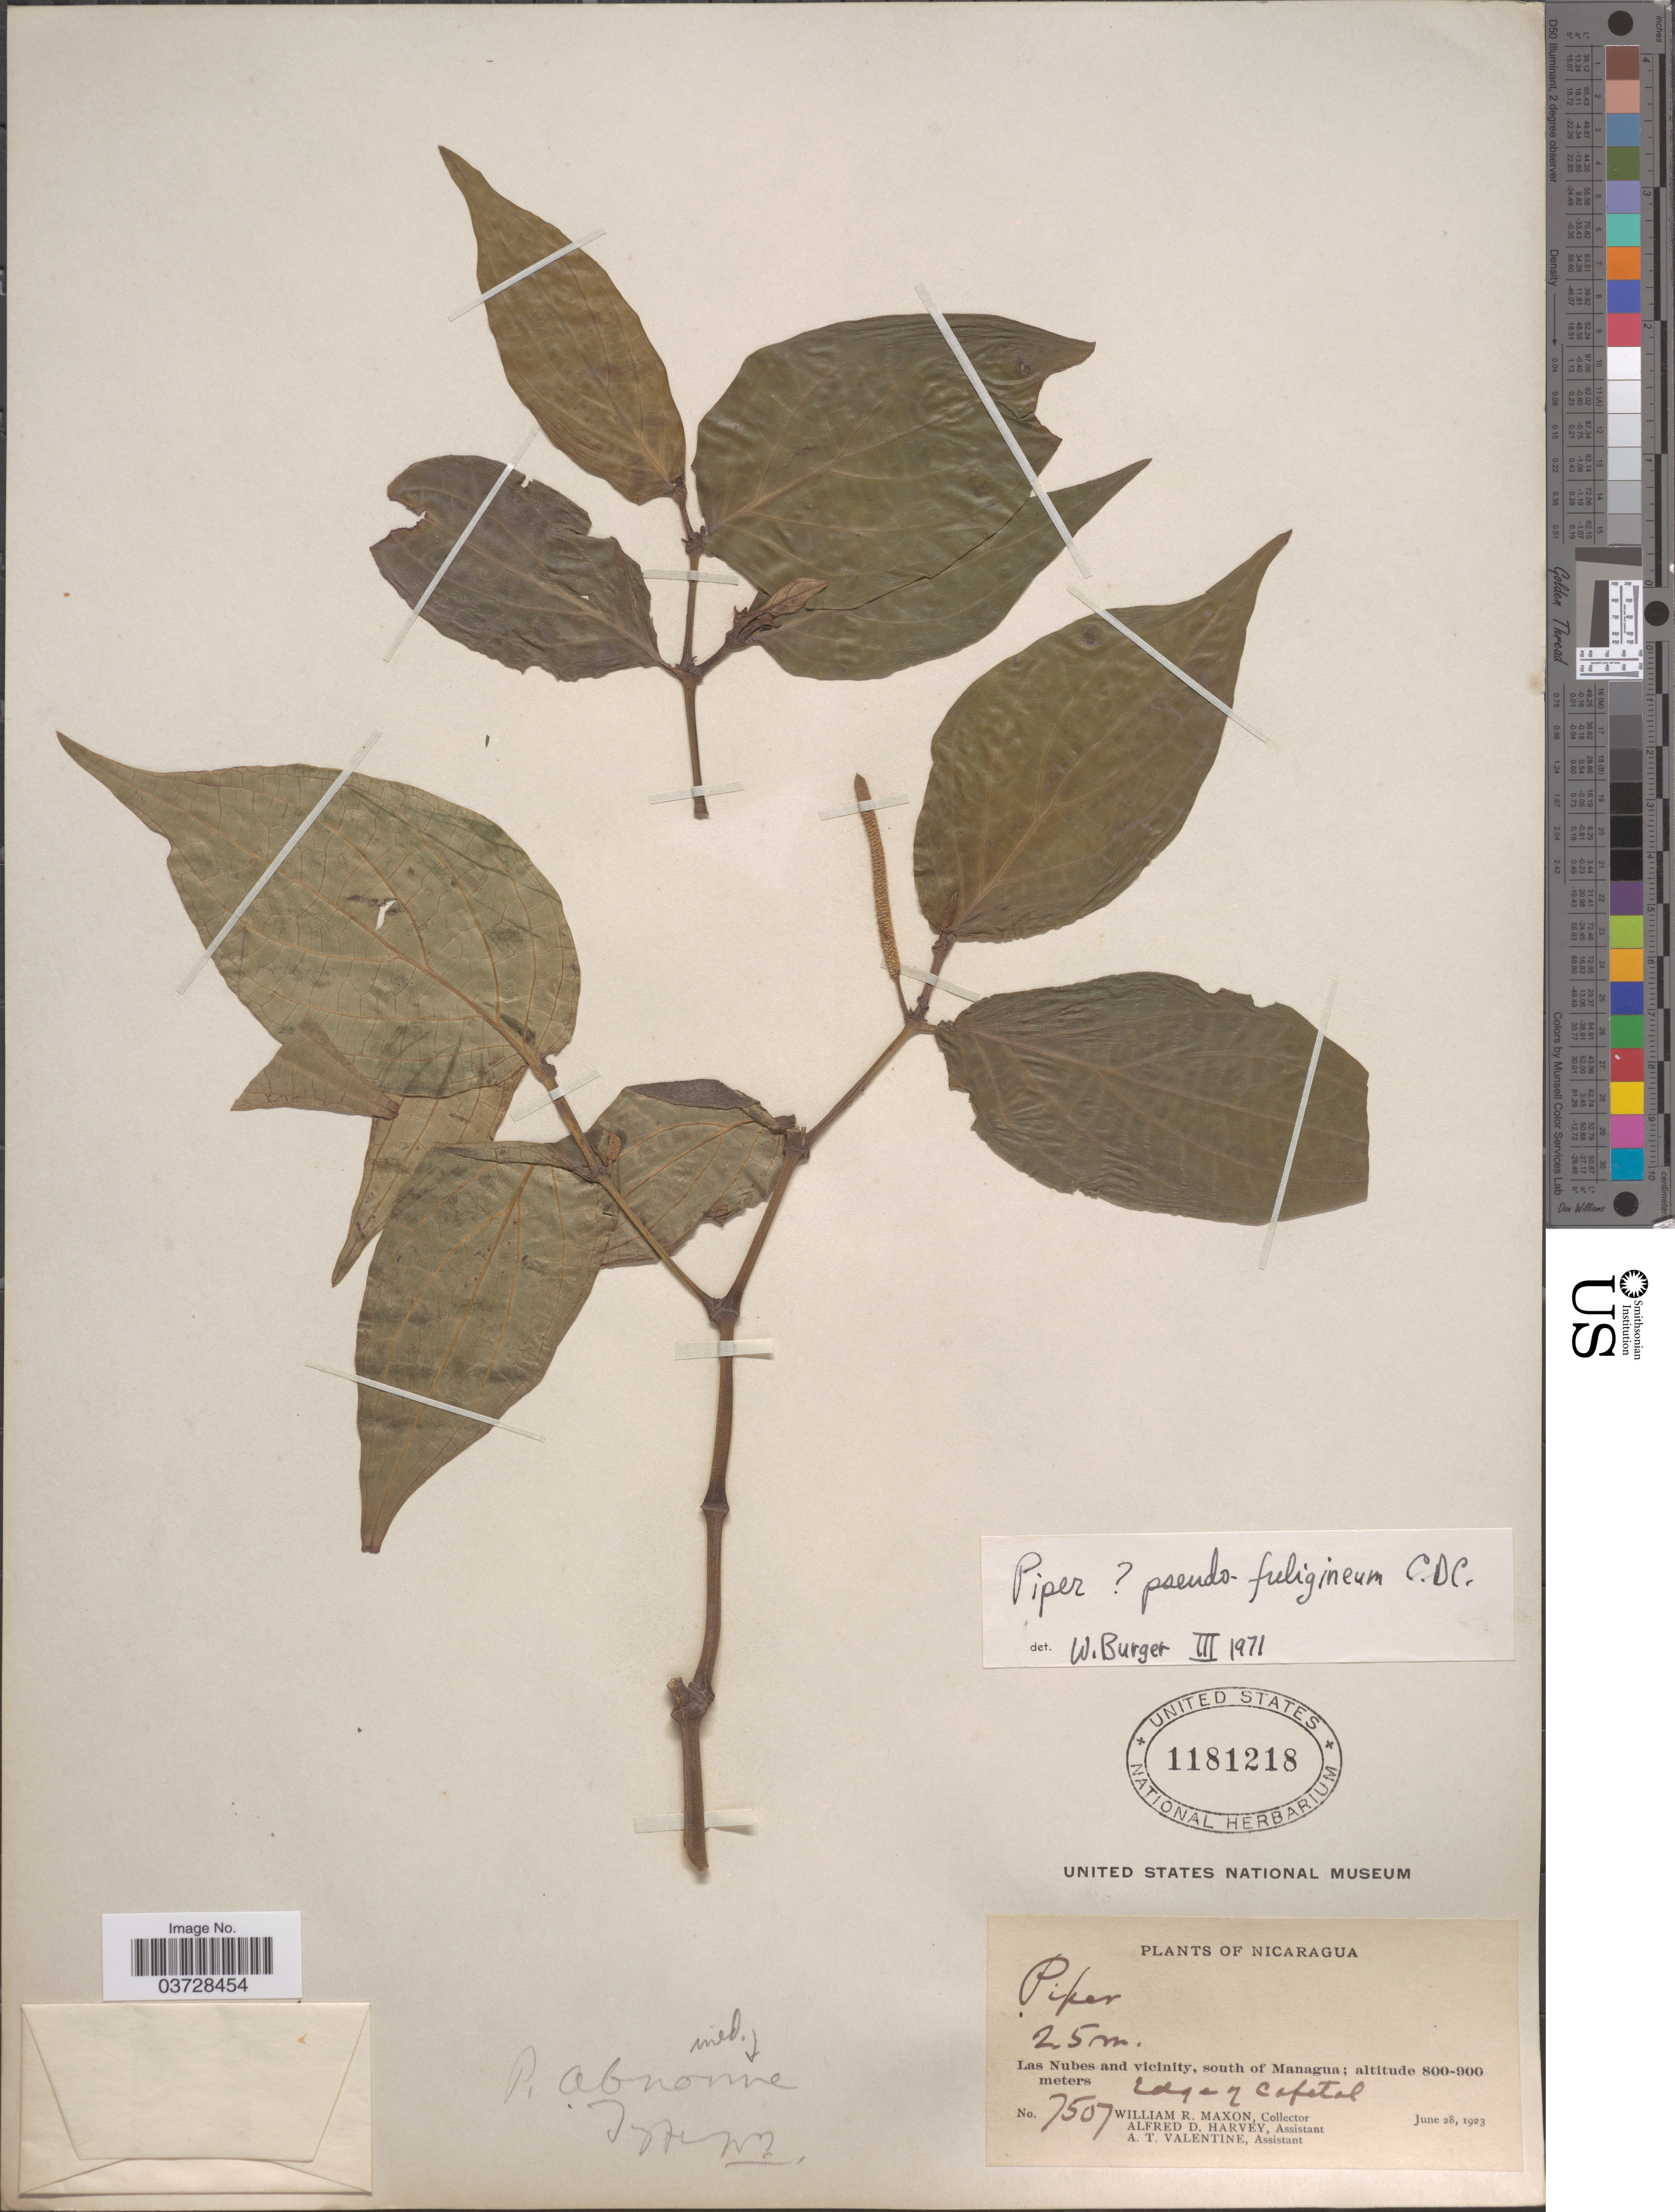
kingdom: Plantae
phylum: Tracheophyta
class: Magnoliopsida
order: Piperales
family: Piperaceae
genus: Piper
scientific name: Piper pseudofuligineum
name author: C. DC.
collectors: W. R. Maxon, A. D. Harvey & A. Valentine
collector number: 7507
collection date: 1923-06-28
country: Nicaragua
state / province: Managua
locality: Las Nubes and vicinity, south of Managua.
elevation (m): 800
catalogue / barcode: US 1181218